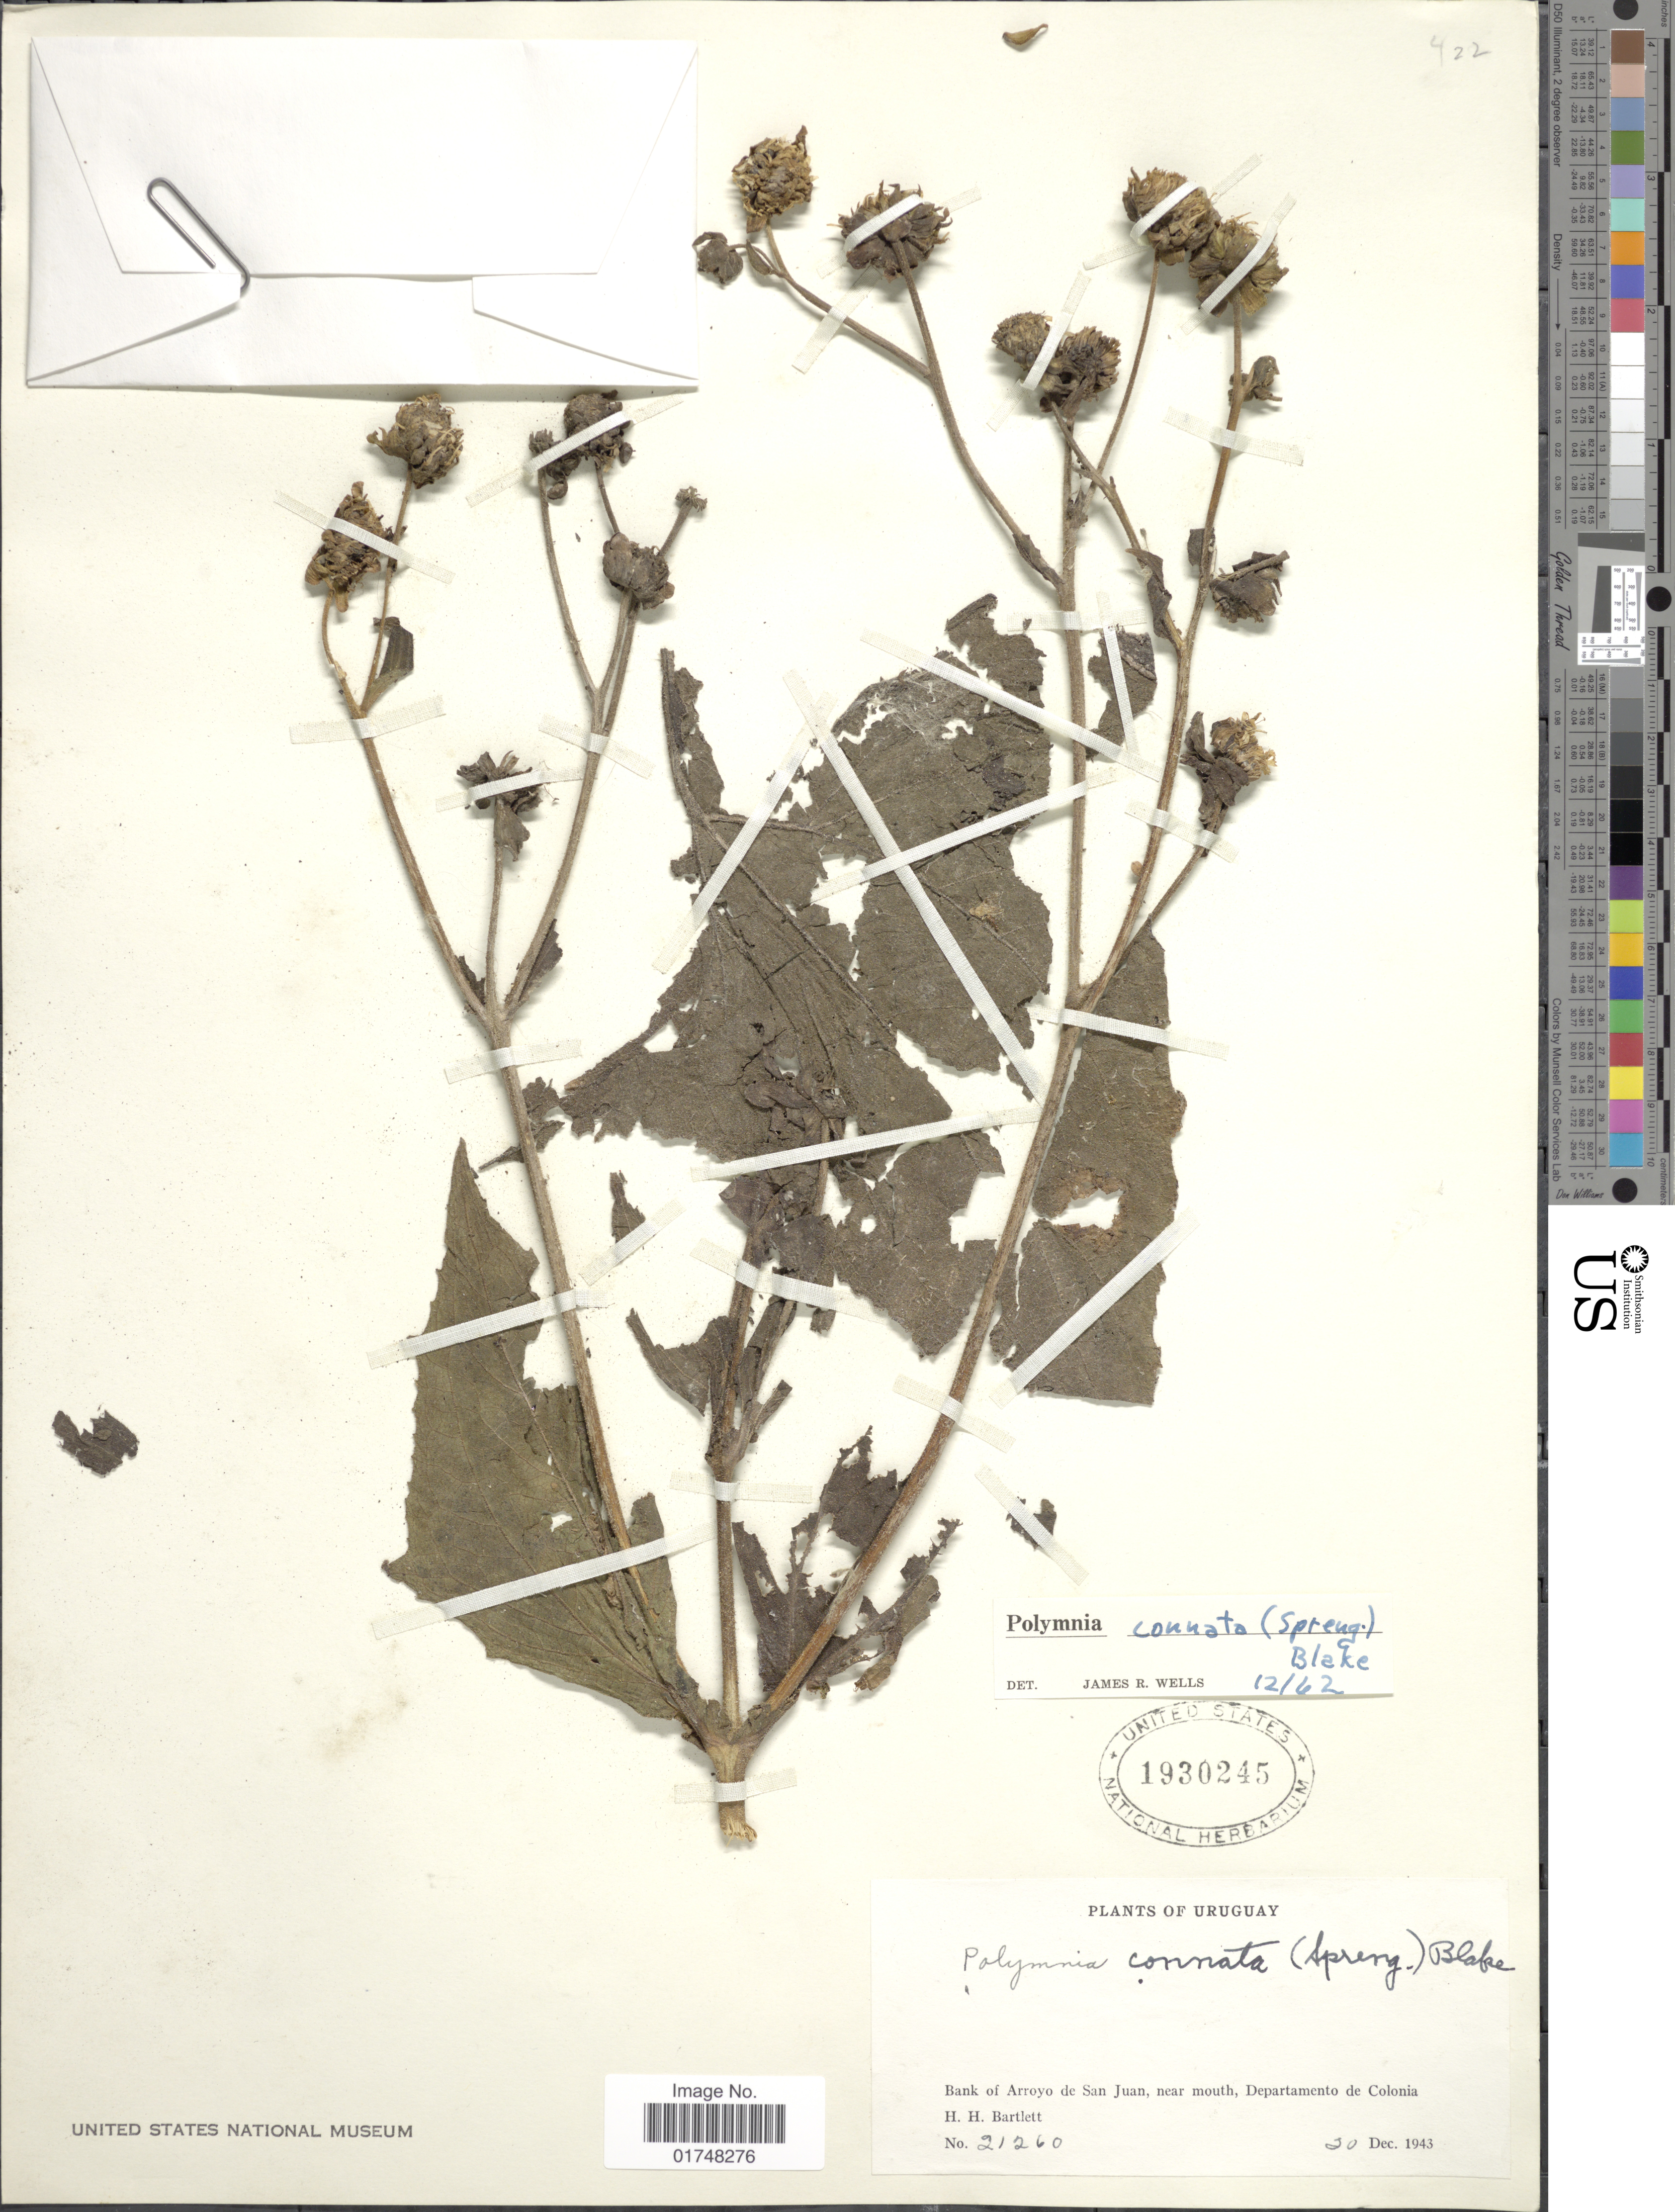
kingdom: Plantae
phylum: Tracheophyta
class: Magnoliopsida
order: Asterales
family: Asteraceae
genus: Smallanthus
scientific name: Smallanthus connatus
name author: (Spreng.) H. Rob.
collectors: H. H. Bartlett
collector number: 21260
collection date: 1943-12-20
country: Uruguay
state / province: Colonia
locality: Bank of Arroyo de San Juan, near mouth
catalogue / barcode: US 1930245